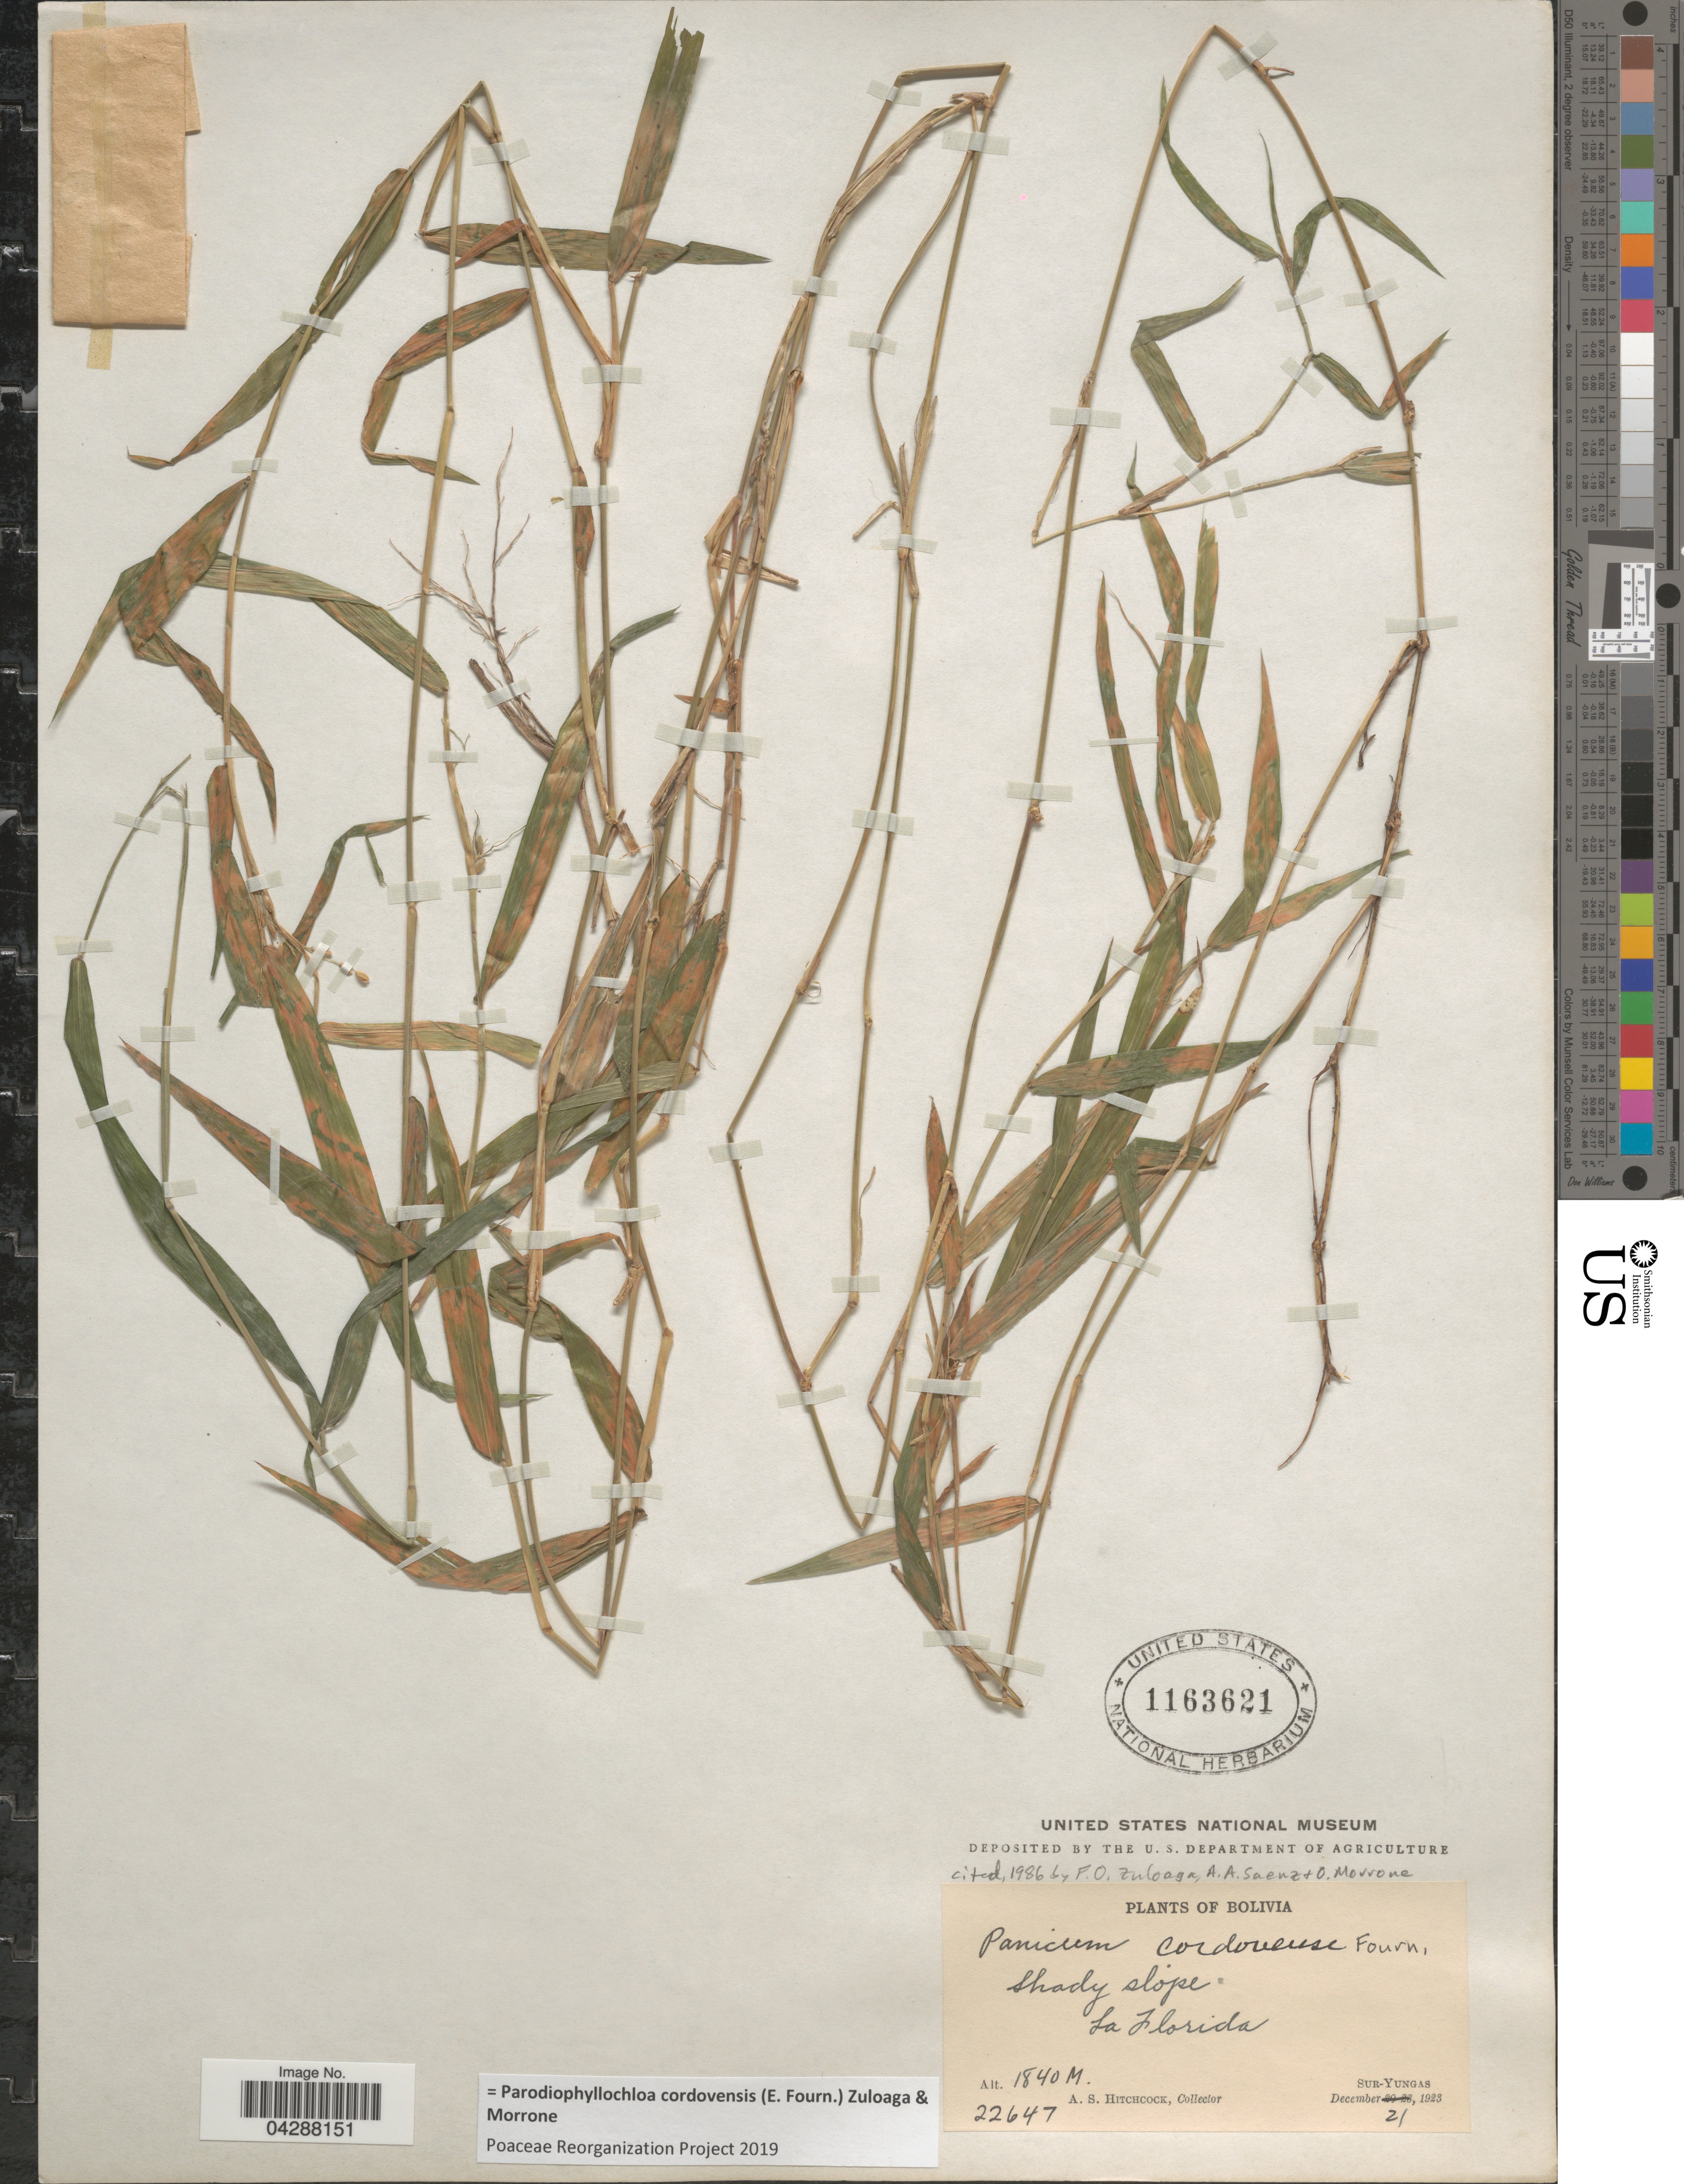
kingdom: Plantae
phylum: Tracheophyta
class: Liliopsida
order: Poales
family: Poaceae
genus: Parodiophyllochloa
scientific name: Parodiophyllochloa cordovensis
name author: (E. Fourn.) Zuloaga & Morrone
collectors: A. S. Hitchcock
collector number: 22647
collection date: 1923-12-21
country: Bolivia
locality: La Florida. Sur-Yungas.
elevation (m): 1840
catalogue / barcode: US 1163621